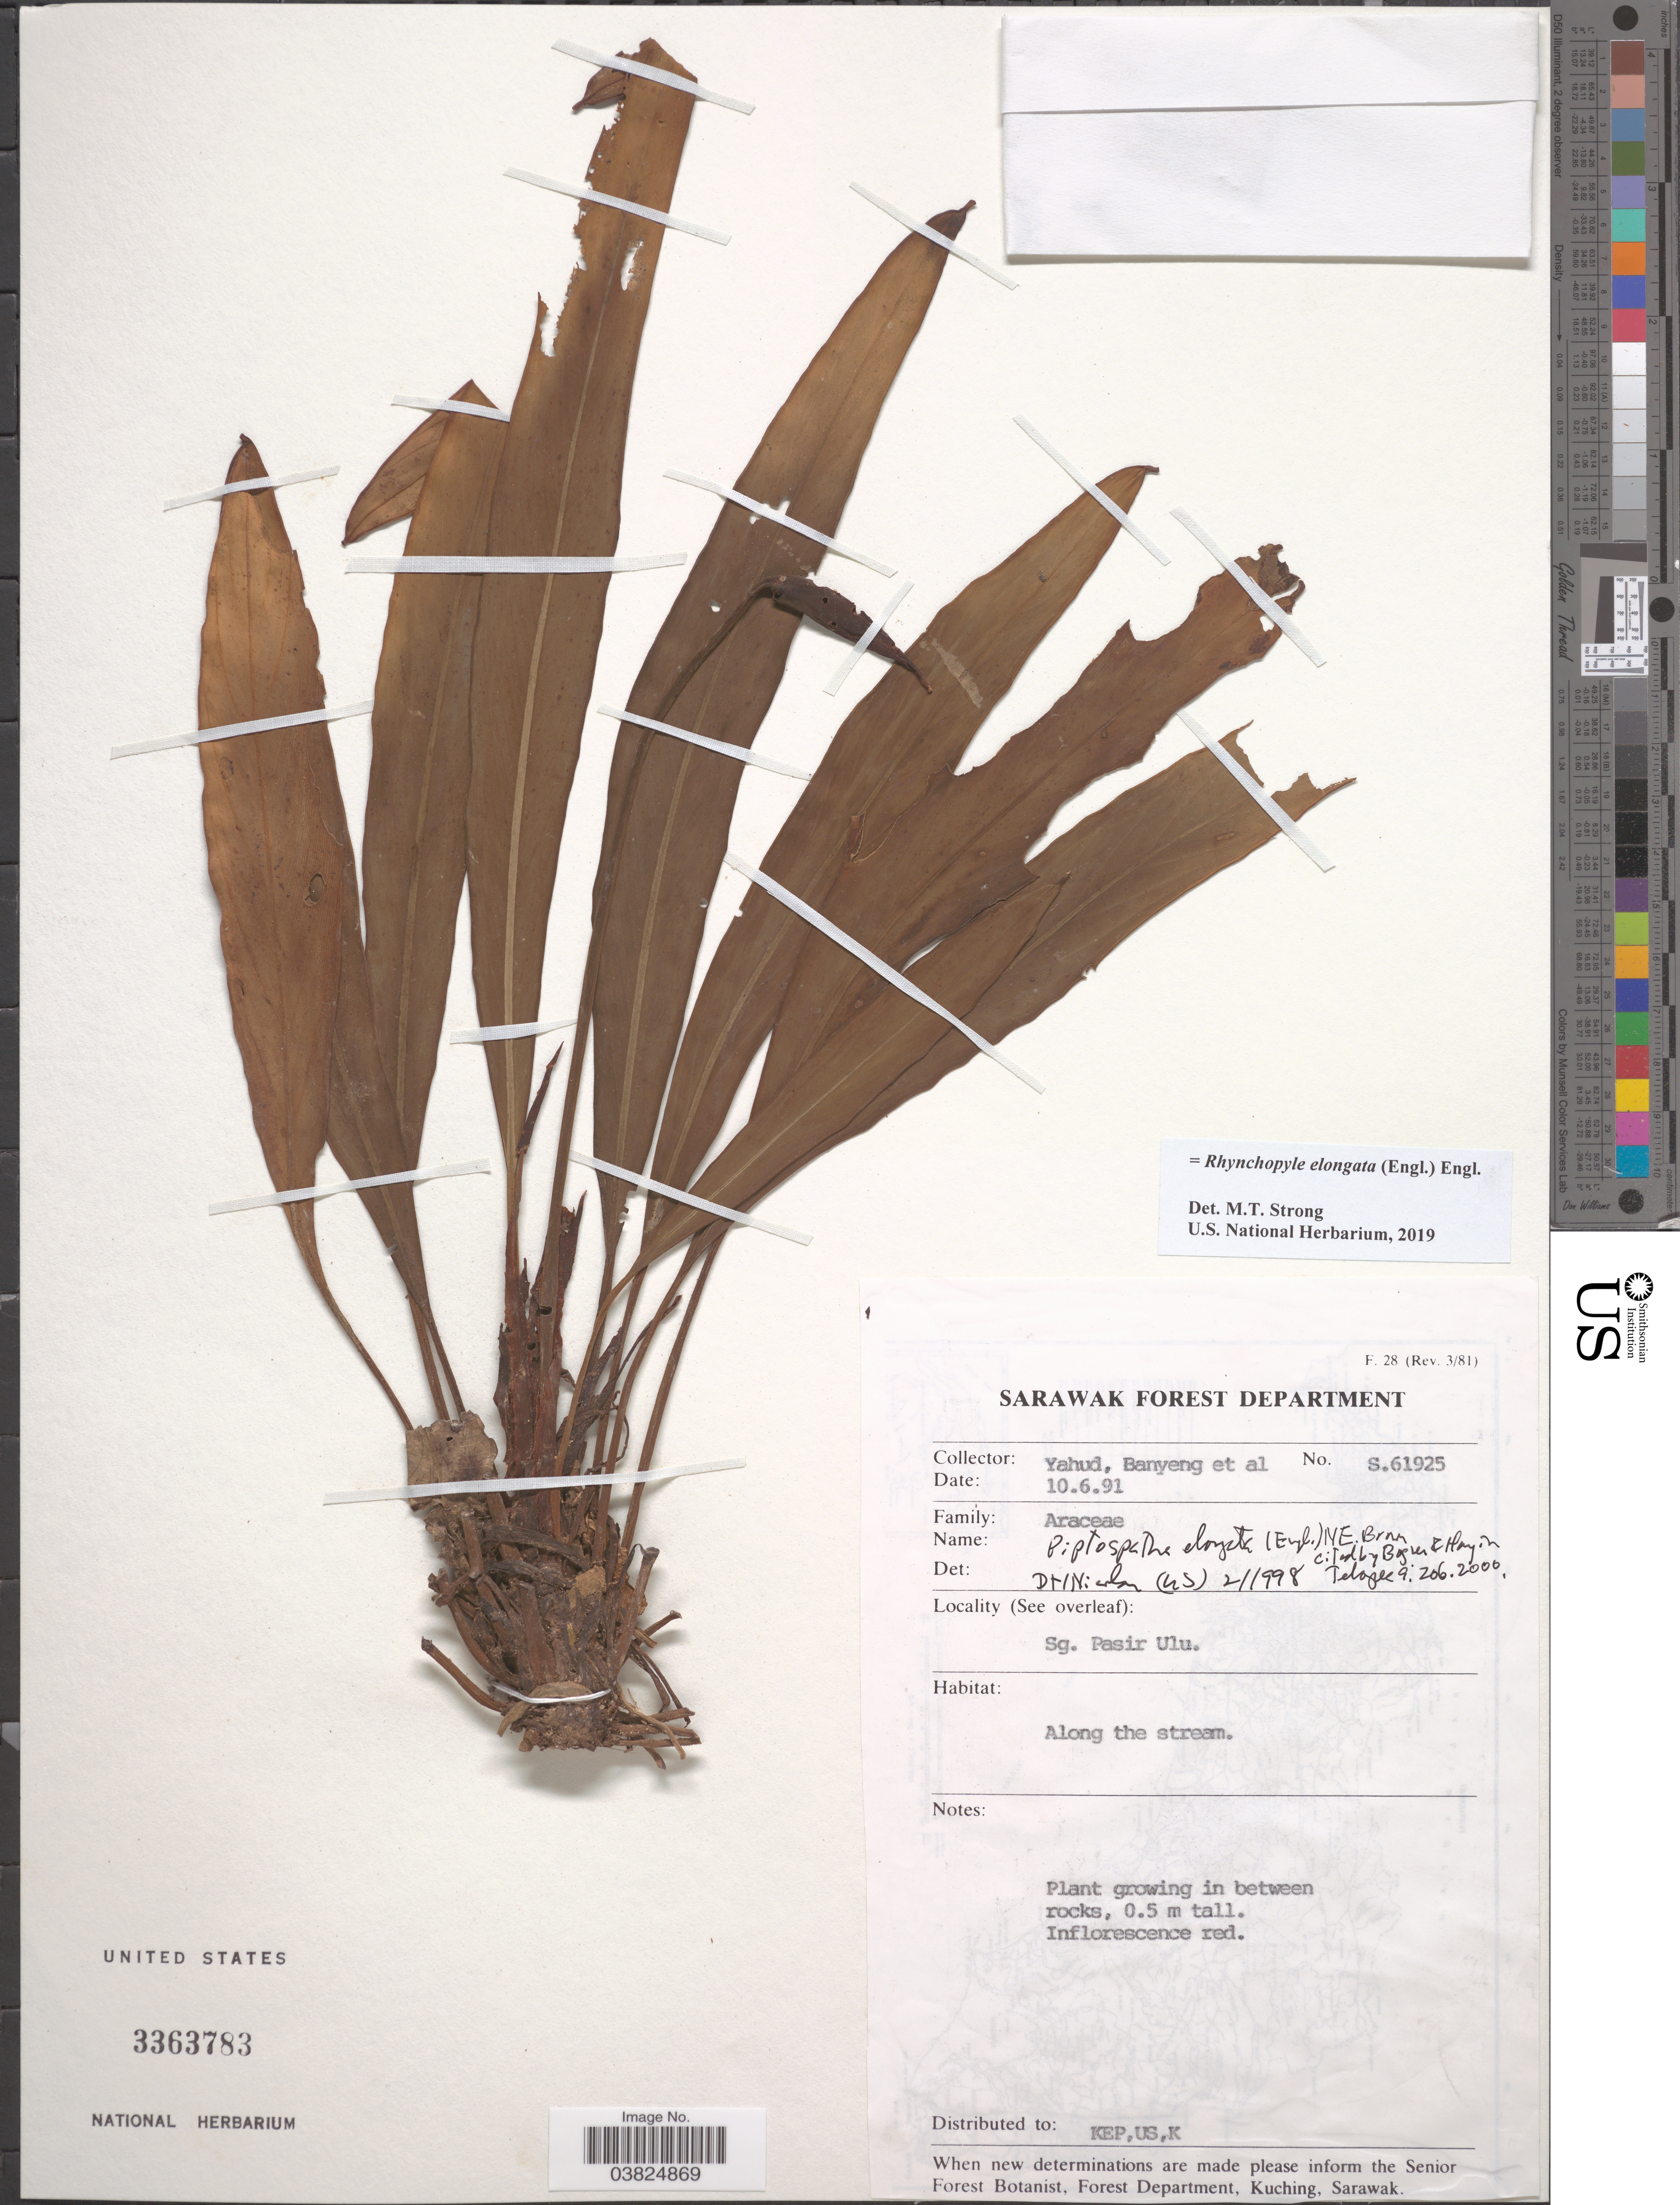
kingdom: Plantae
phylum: Tracheophyta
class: Liliopsida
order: Alismatales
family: Araceae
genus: Rhynchopyle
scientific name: Rhynchopyle elongata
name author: (Engl.) Engl.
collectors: Yahud, Banyeng & et al.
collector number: S61925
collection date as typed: Transcribed d/m/y: 10/6/91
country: Malaysia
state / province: Sarawak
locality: Sg. Pasir Ulu.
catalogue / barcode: US 3363783